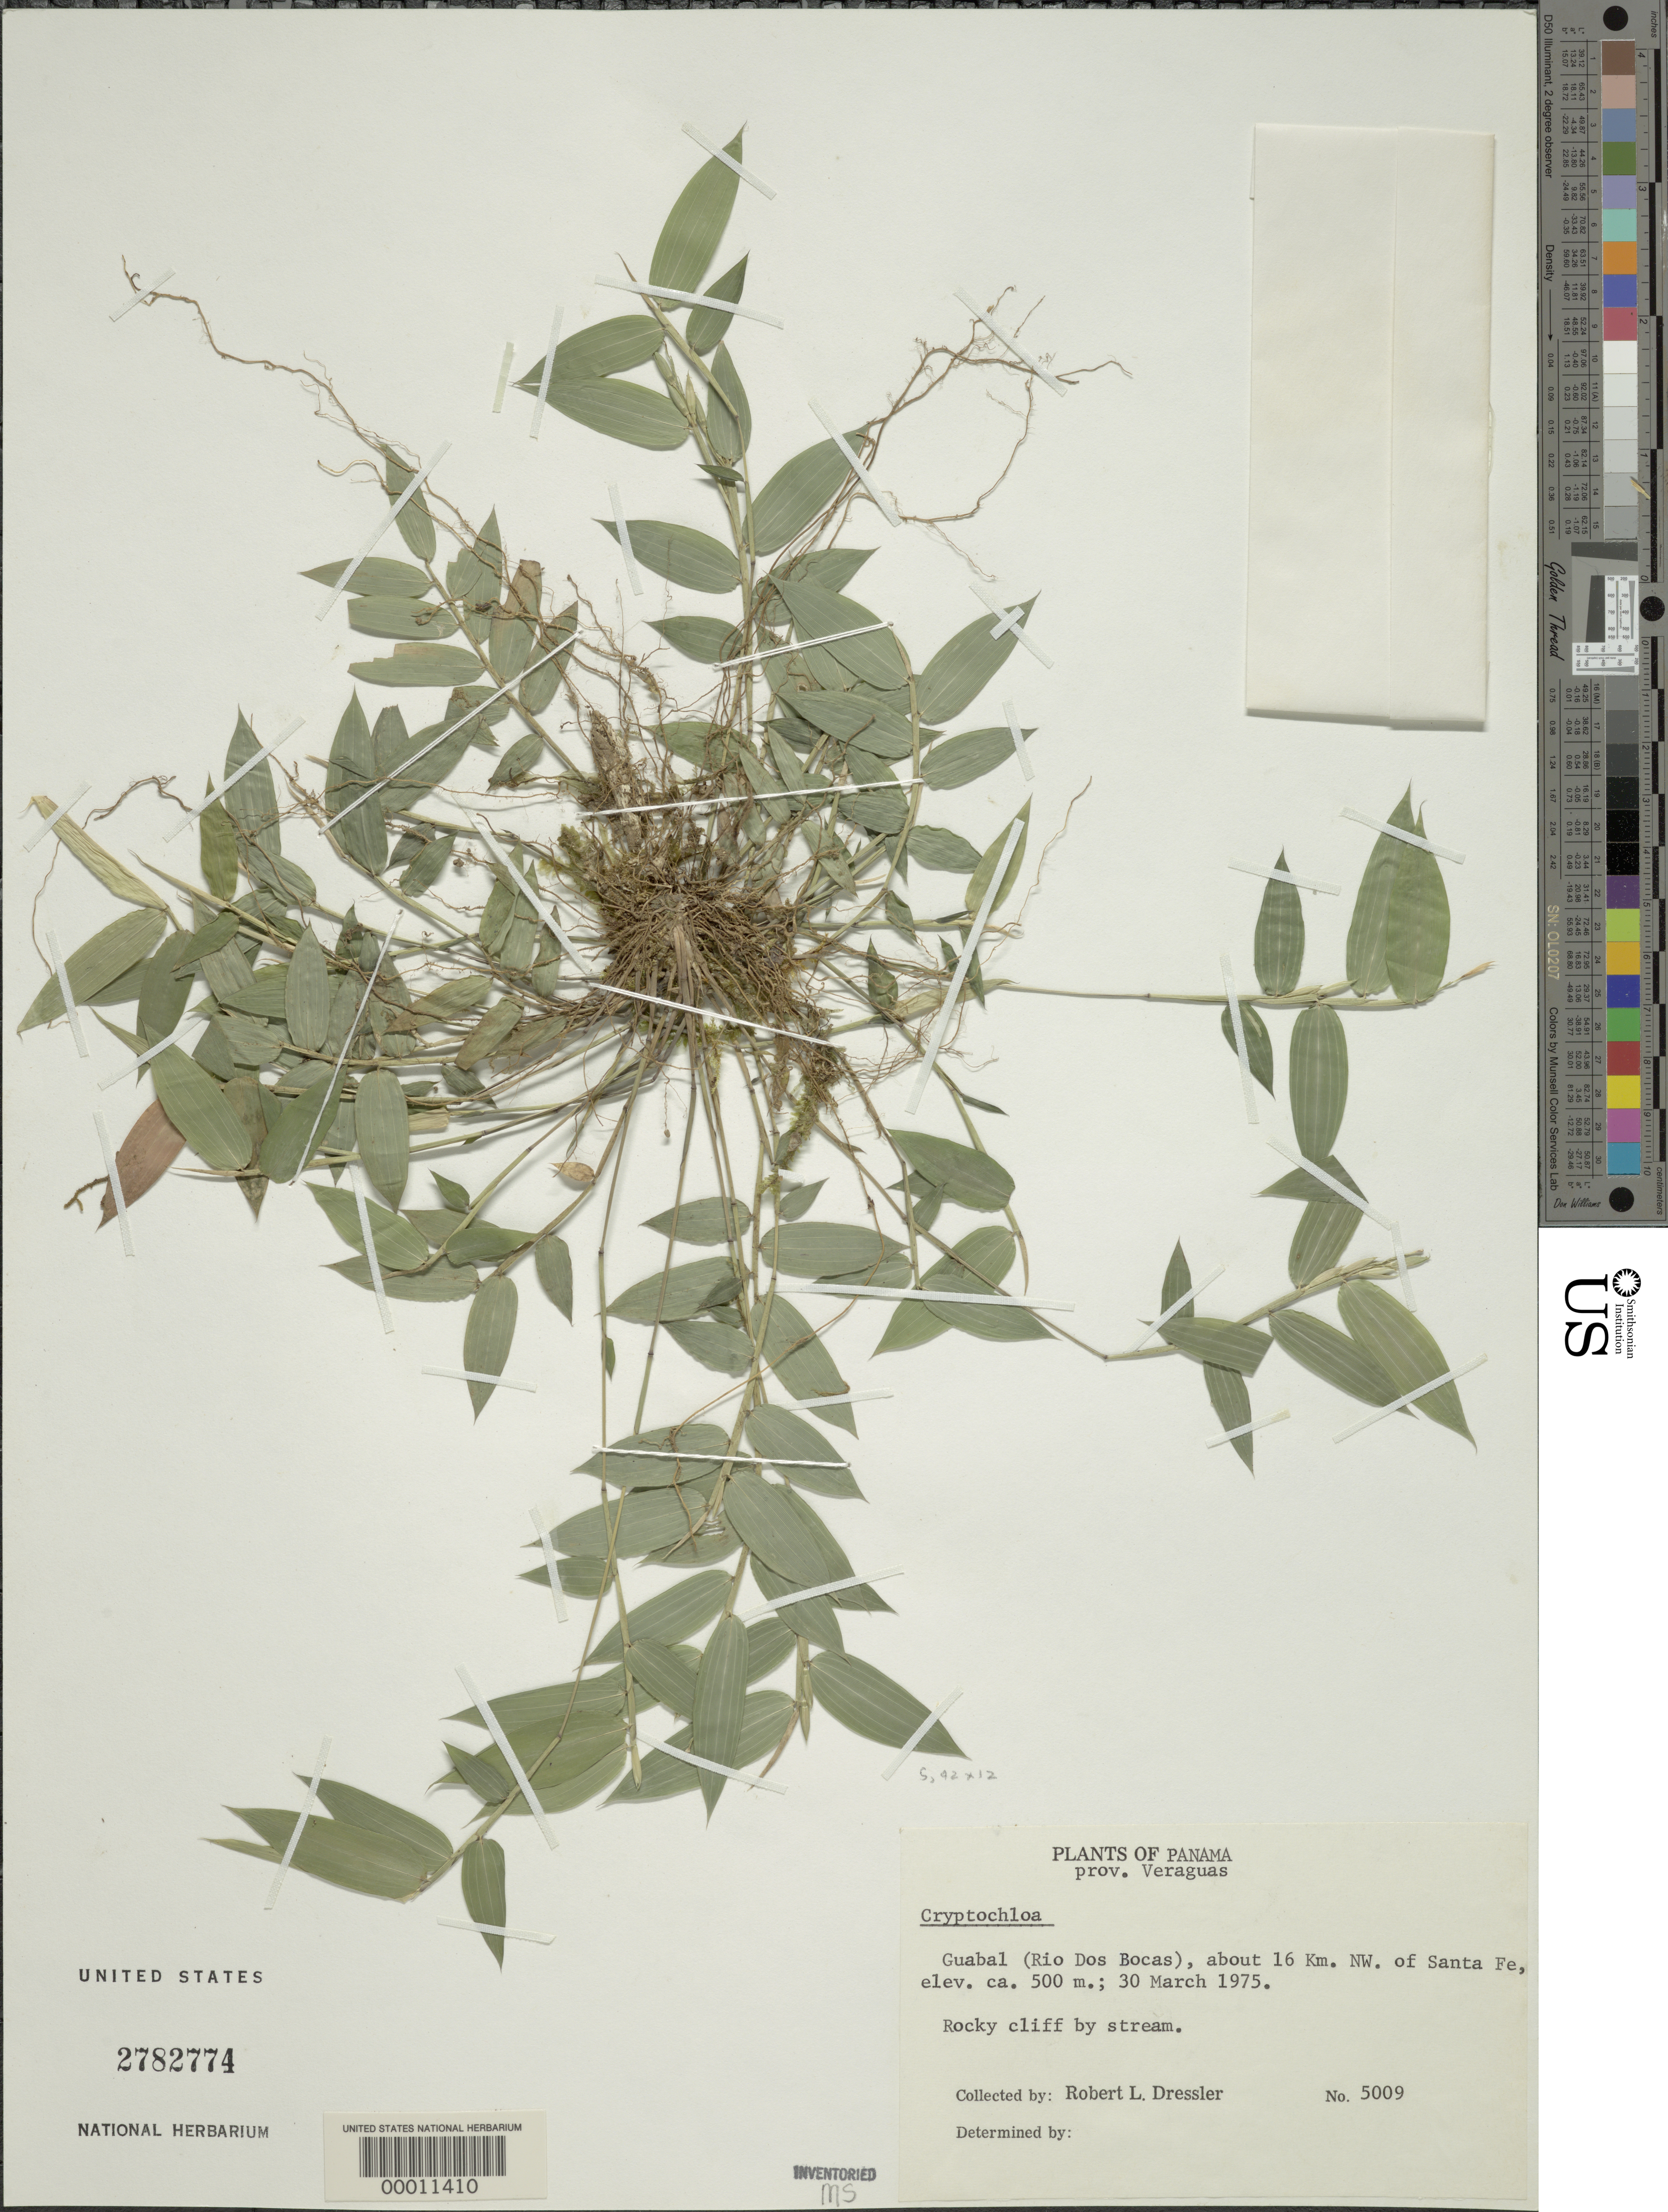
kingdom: Plantae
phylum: Tracheophyta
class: Liliopsida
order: Poales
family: Poaceae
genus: Cryptochloa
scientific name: Cryptochloa sp.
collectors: R. Dressler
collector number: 5009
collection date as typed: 30 Mar 1975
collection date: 1975-03-30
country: Panama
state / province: Veraguas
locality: Guabal, Rio dos Bocas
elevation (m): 500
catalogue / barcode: US 2782774